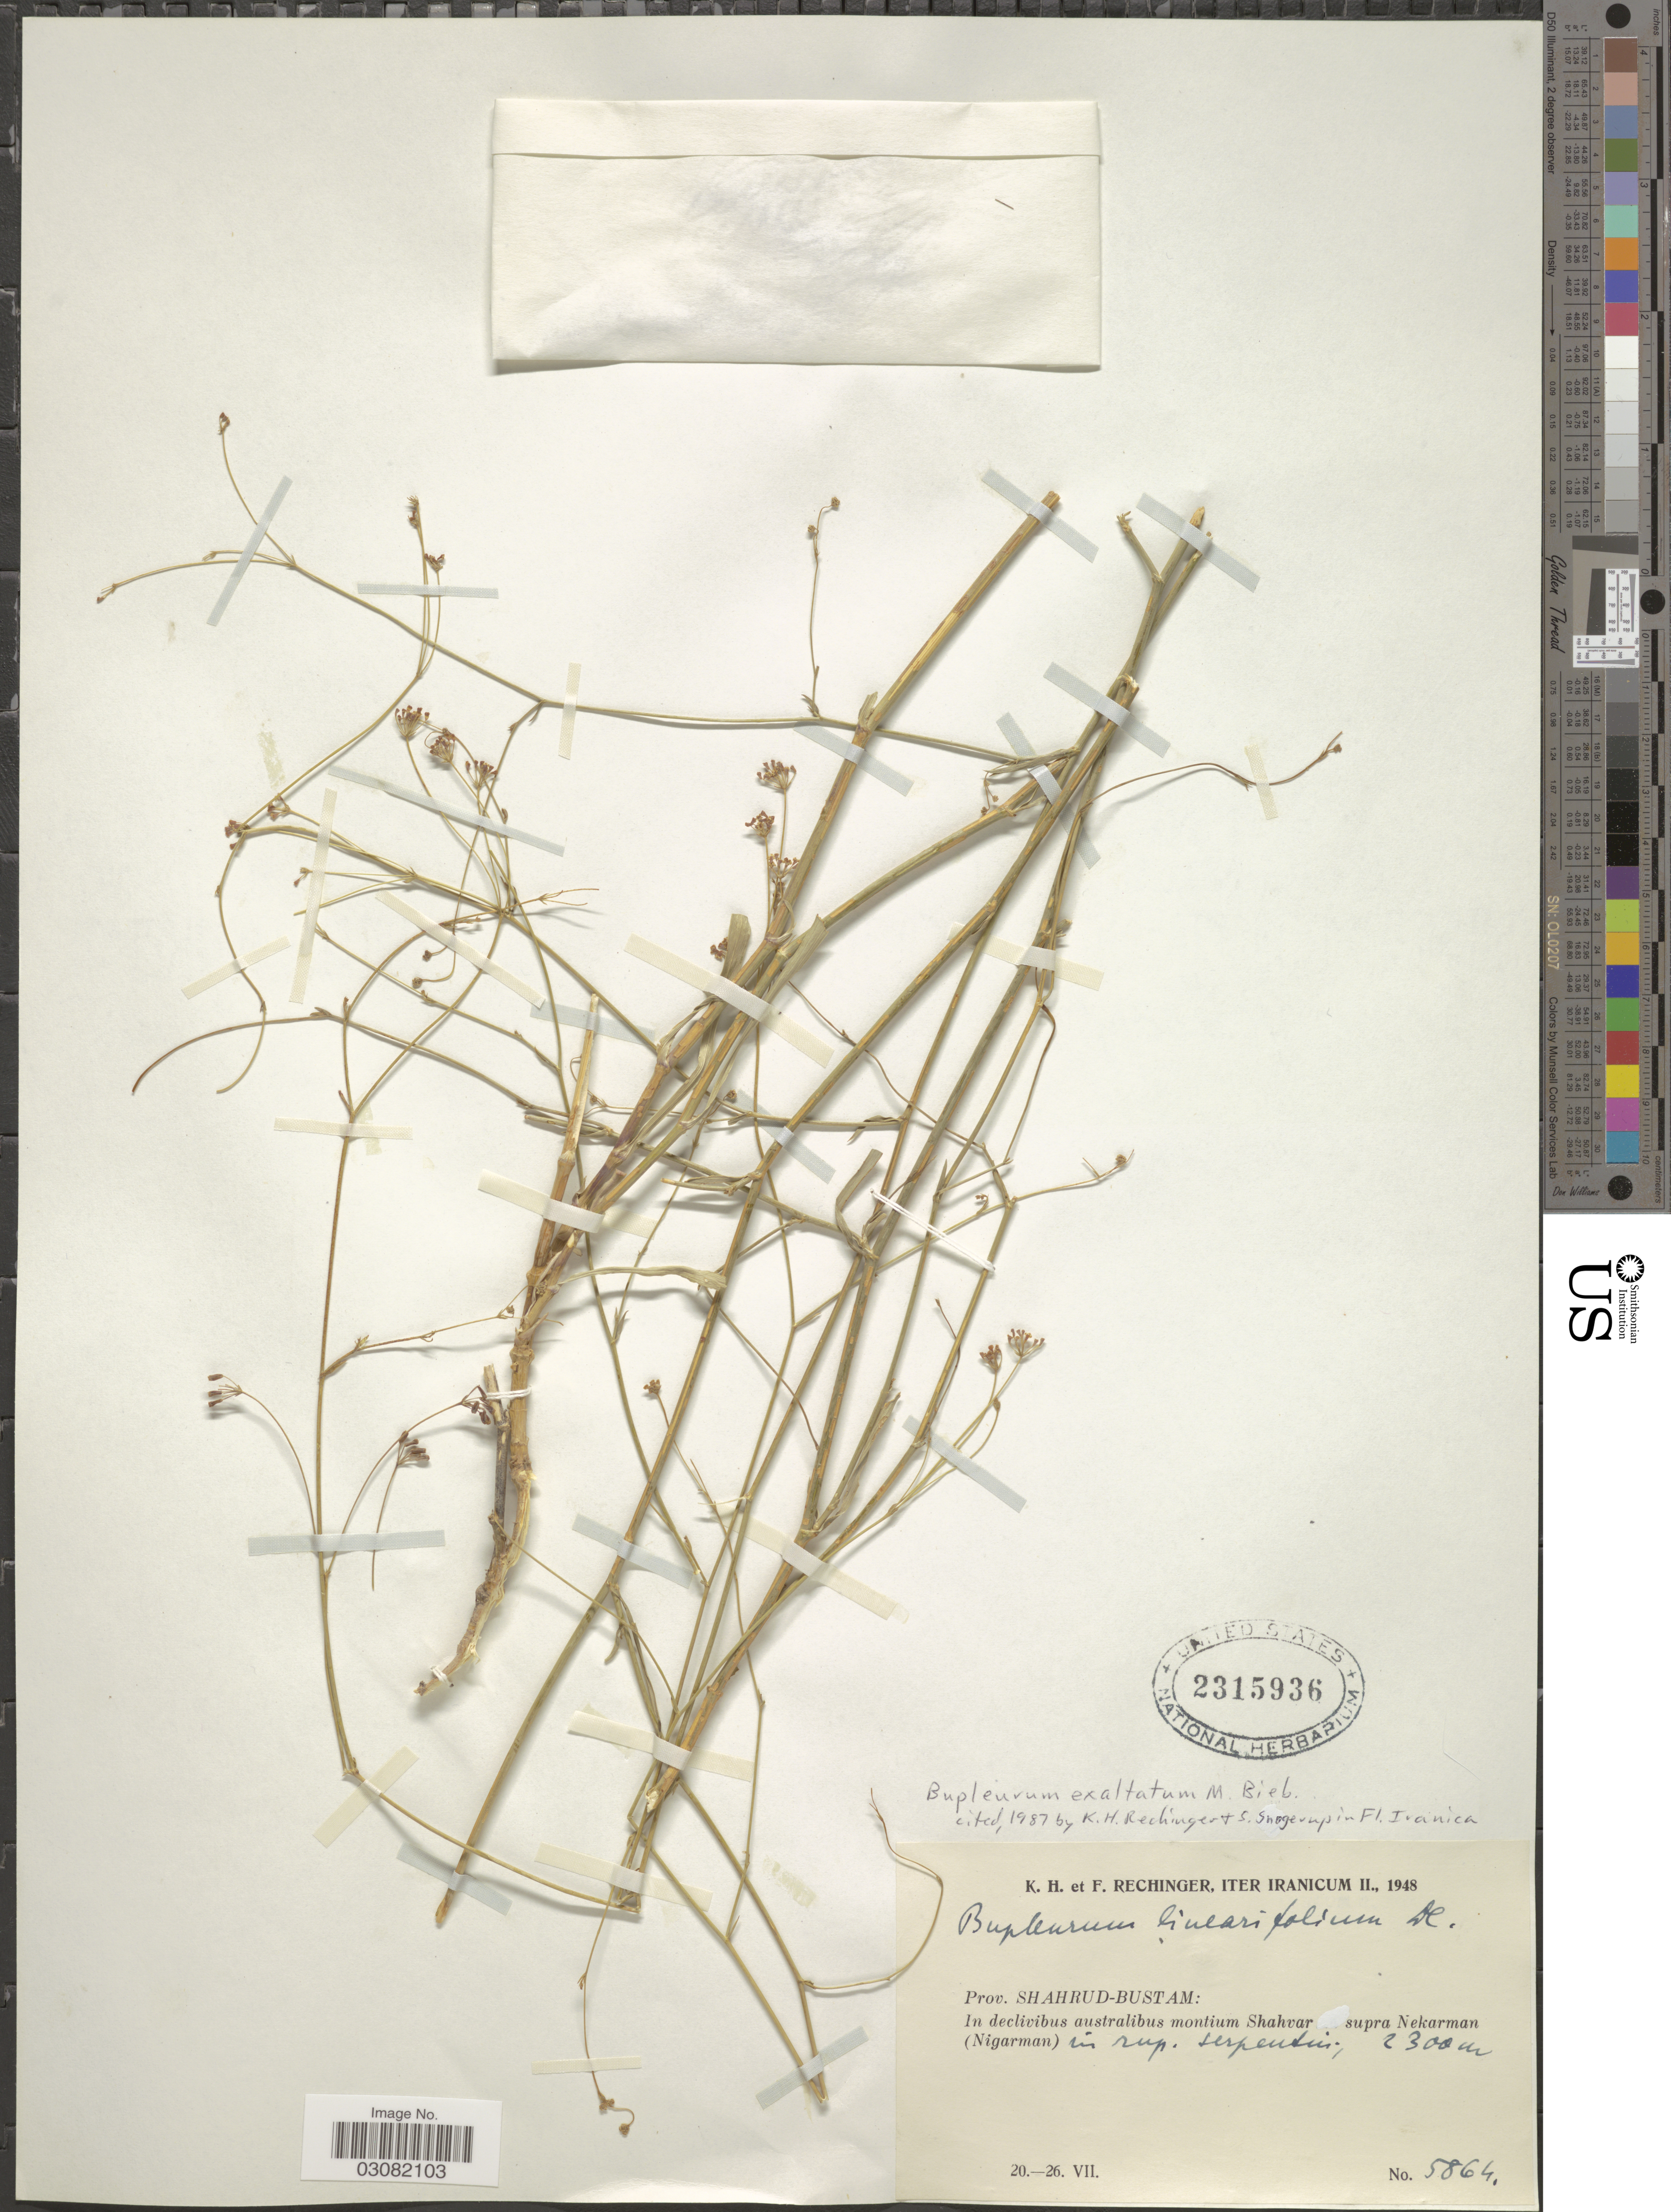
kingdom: Plantae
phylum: Tracheophyta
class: Magnoliopsida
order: Apiales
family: Apiaceae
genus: Bupleurum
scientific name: Bupleurum exaltatum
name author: M. Bieb.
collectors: K. H. Rechinger & F. Rechinger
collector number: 5864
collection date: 1948-07-20/1948-07-26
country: Iran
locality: Prov. Shahrud-Bustam: In declivibus australibus montium Shahvar supra Nekarman (Nigarman) in rup. serpentin.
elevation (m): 2300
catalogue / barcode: US 2315936